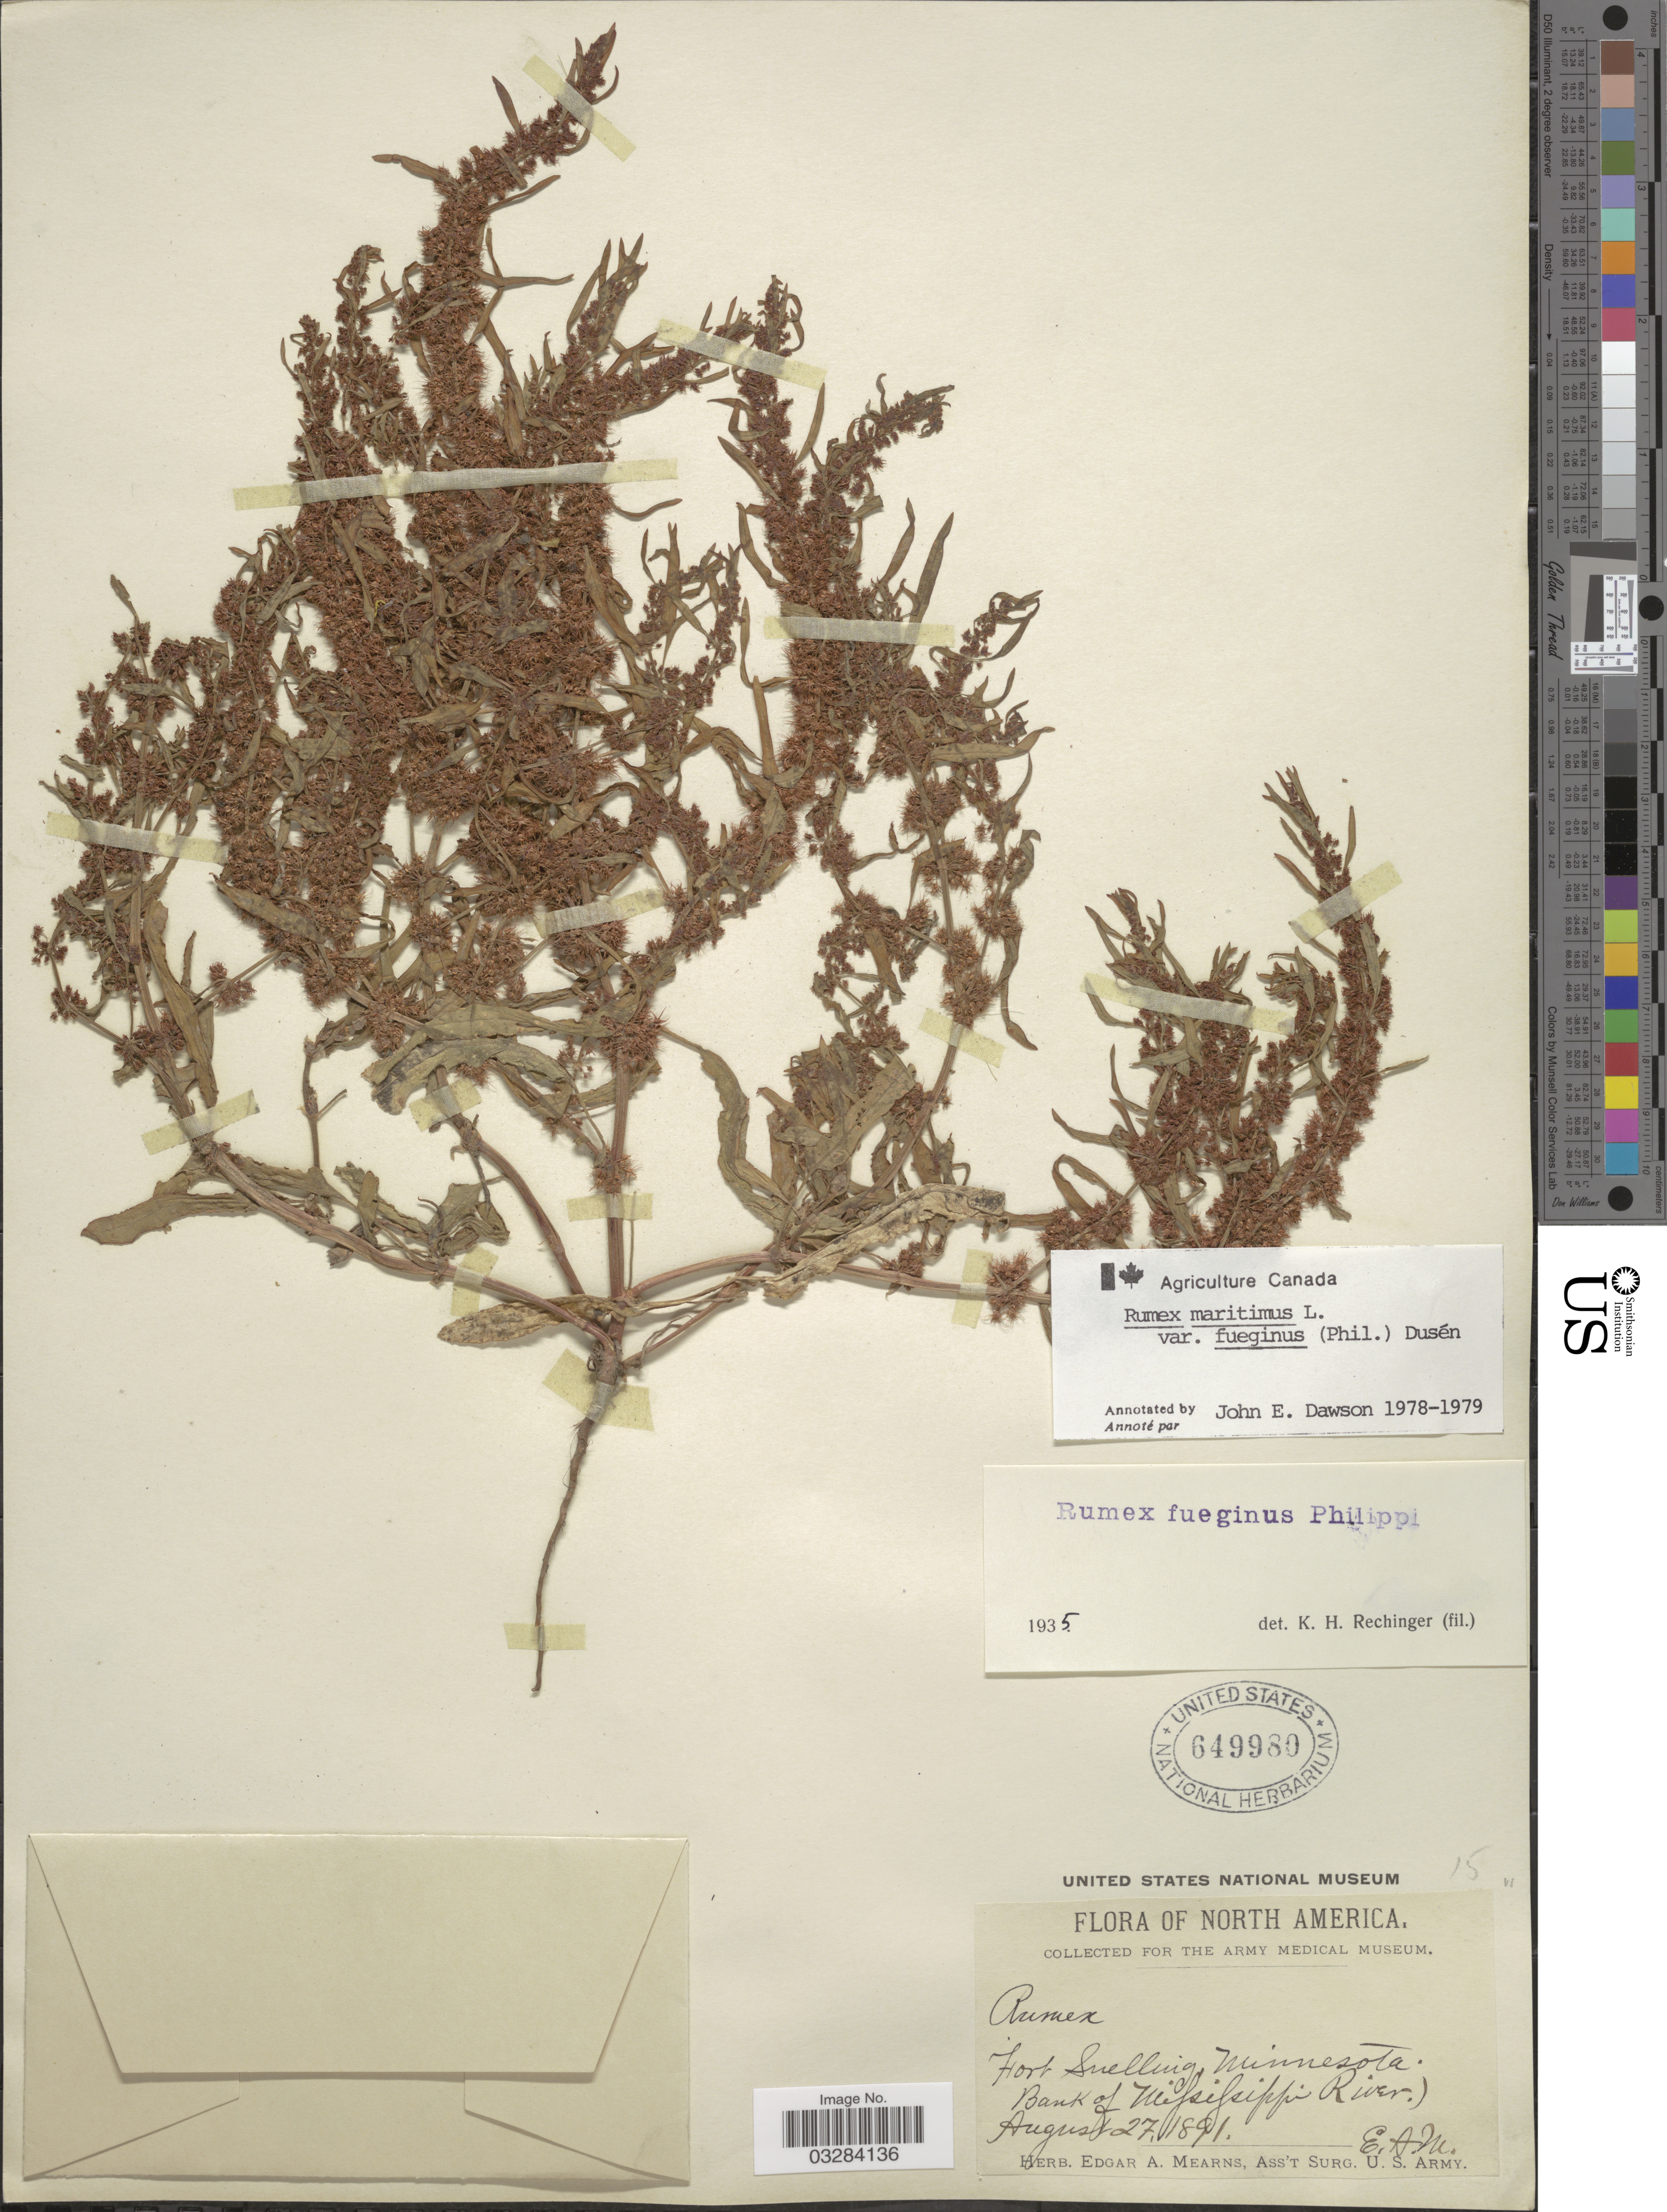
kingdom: Plantae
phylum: Tracheophyta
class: Magnoliopsida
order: Caryophyllales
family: Polygonaceae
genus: Rumex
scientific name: Rumex maritimus var. fueginus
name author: (Phil.) Dusén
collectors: E. A. Mearns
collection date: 1891-08-27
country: United States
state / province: Minnesota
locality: Fort Snelling. Bank of Mississippi River.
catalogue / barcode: US 649980